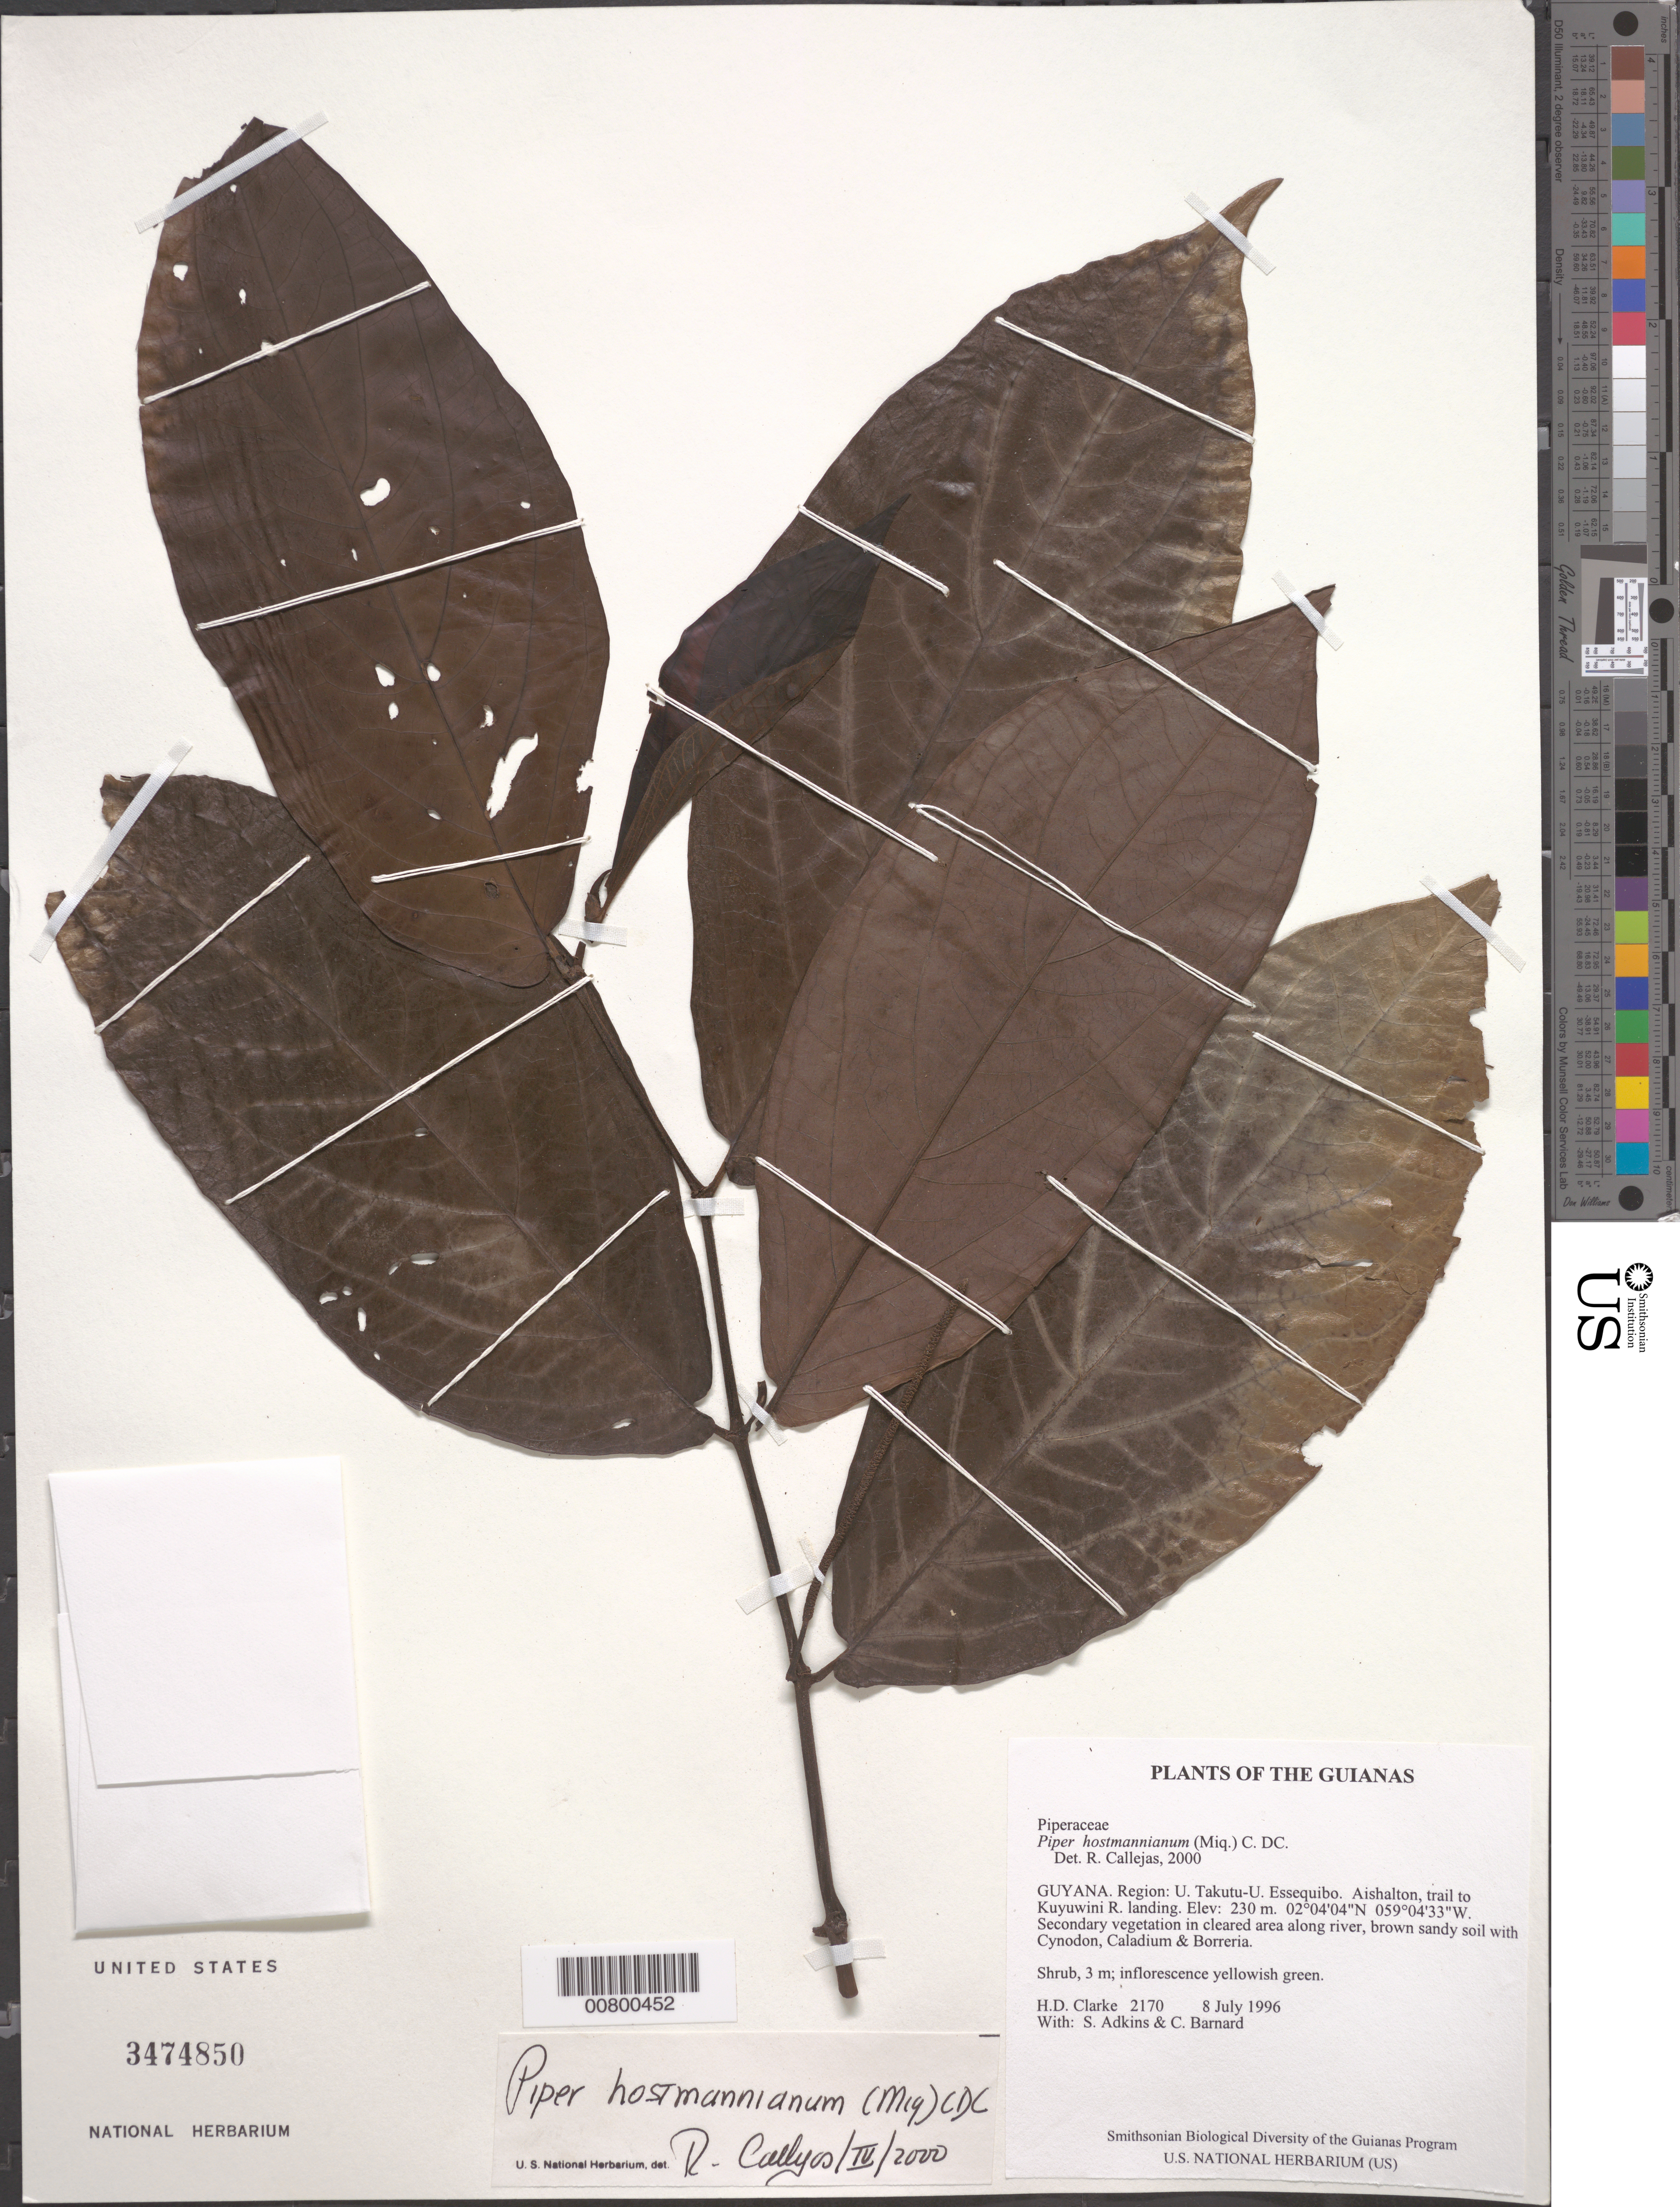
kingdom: Plantae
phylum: Tracheophyta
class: Magnoliopsida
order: Piperales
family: Piperaceae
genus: Piper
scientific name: Piper hostmannianum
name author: (Miq.) C. DC.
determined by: Callejas, Ricardo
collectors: H. D. Clarke, S. Adkins & C. Bernard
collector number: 2170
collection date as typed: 8 July 1996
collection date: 1996-07-08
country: Guyana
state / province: U. Takutu-U. Essequibo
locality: Aishalton, trail to Kuyuwini R. landing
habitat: Secondary vegetation in cleared area along river, brown sandy soil with Cynodon, Caladium & Borreria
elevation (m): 230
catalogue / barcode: US 3474850